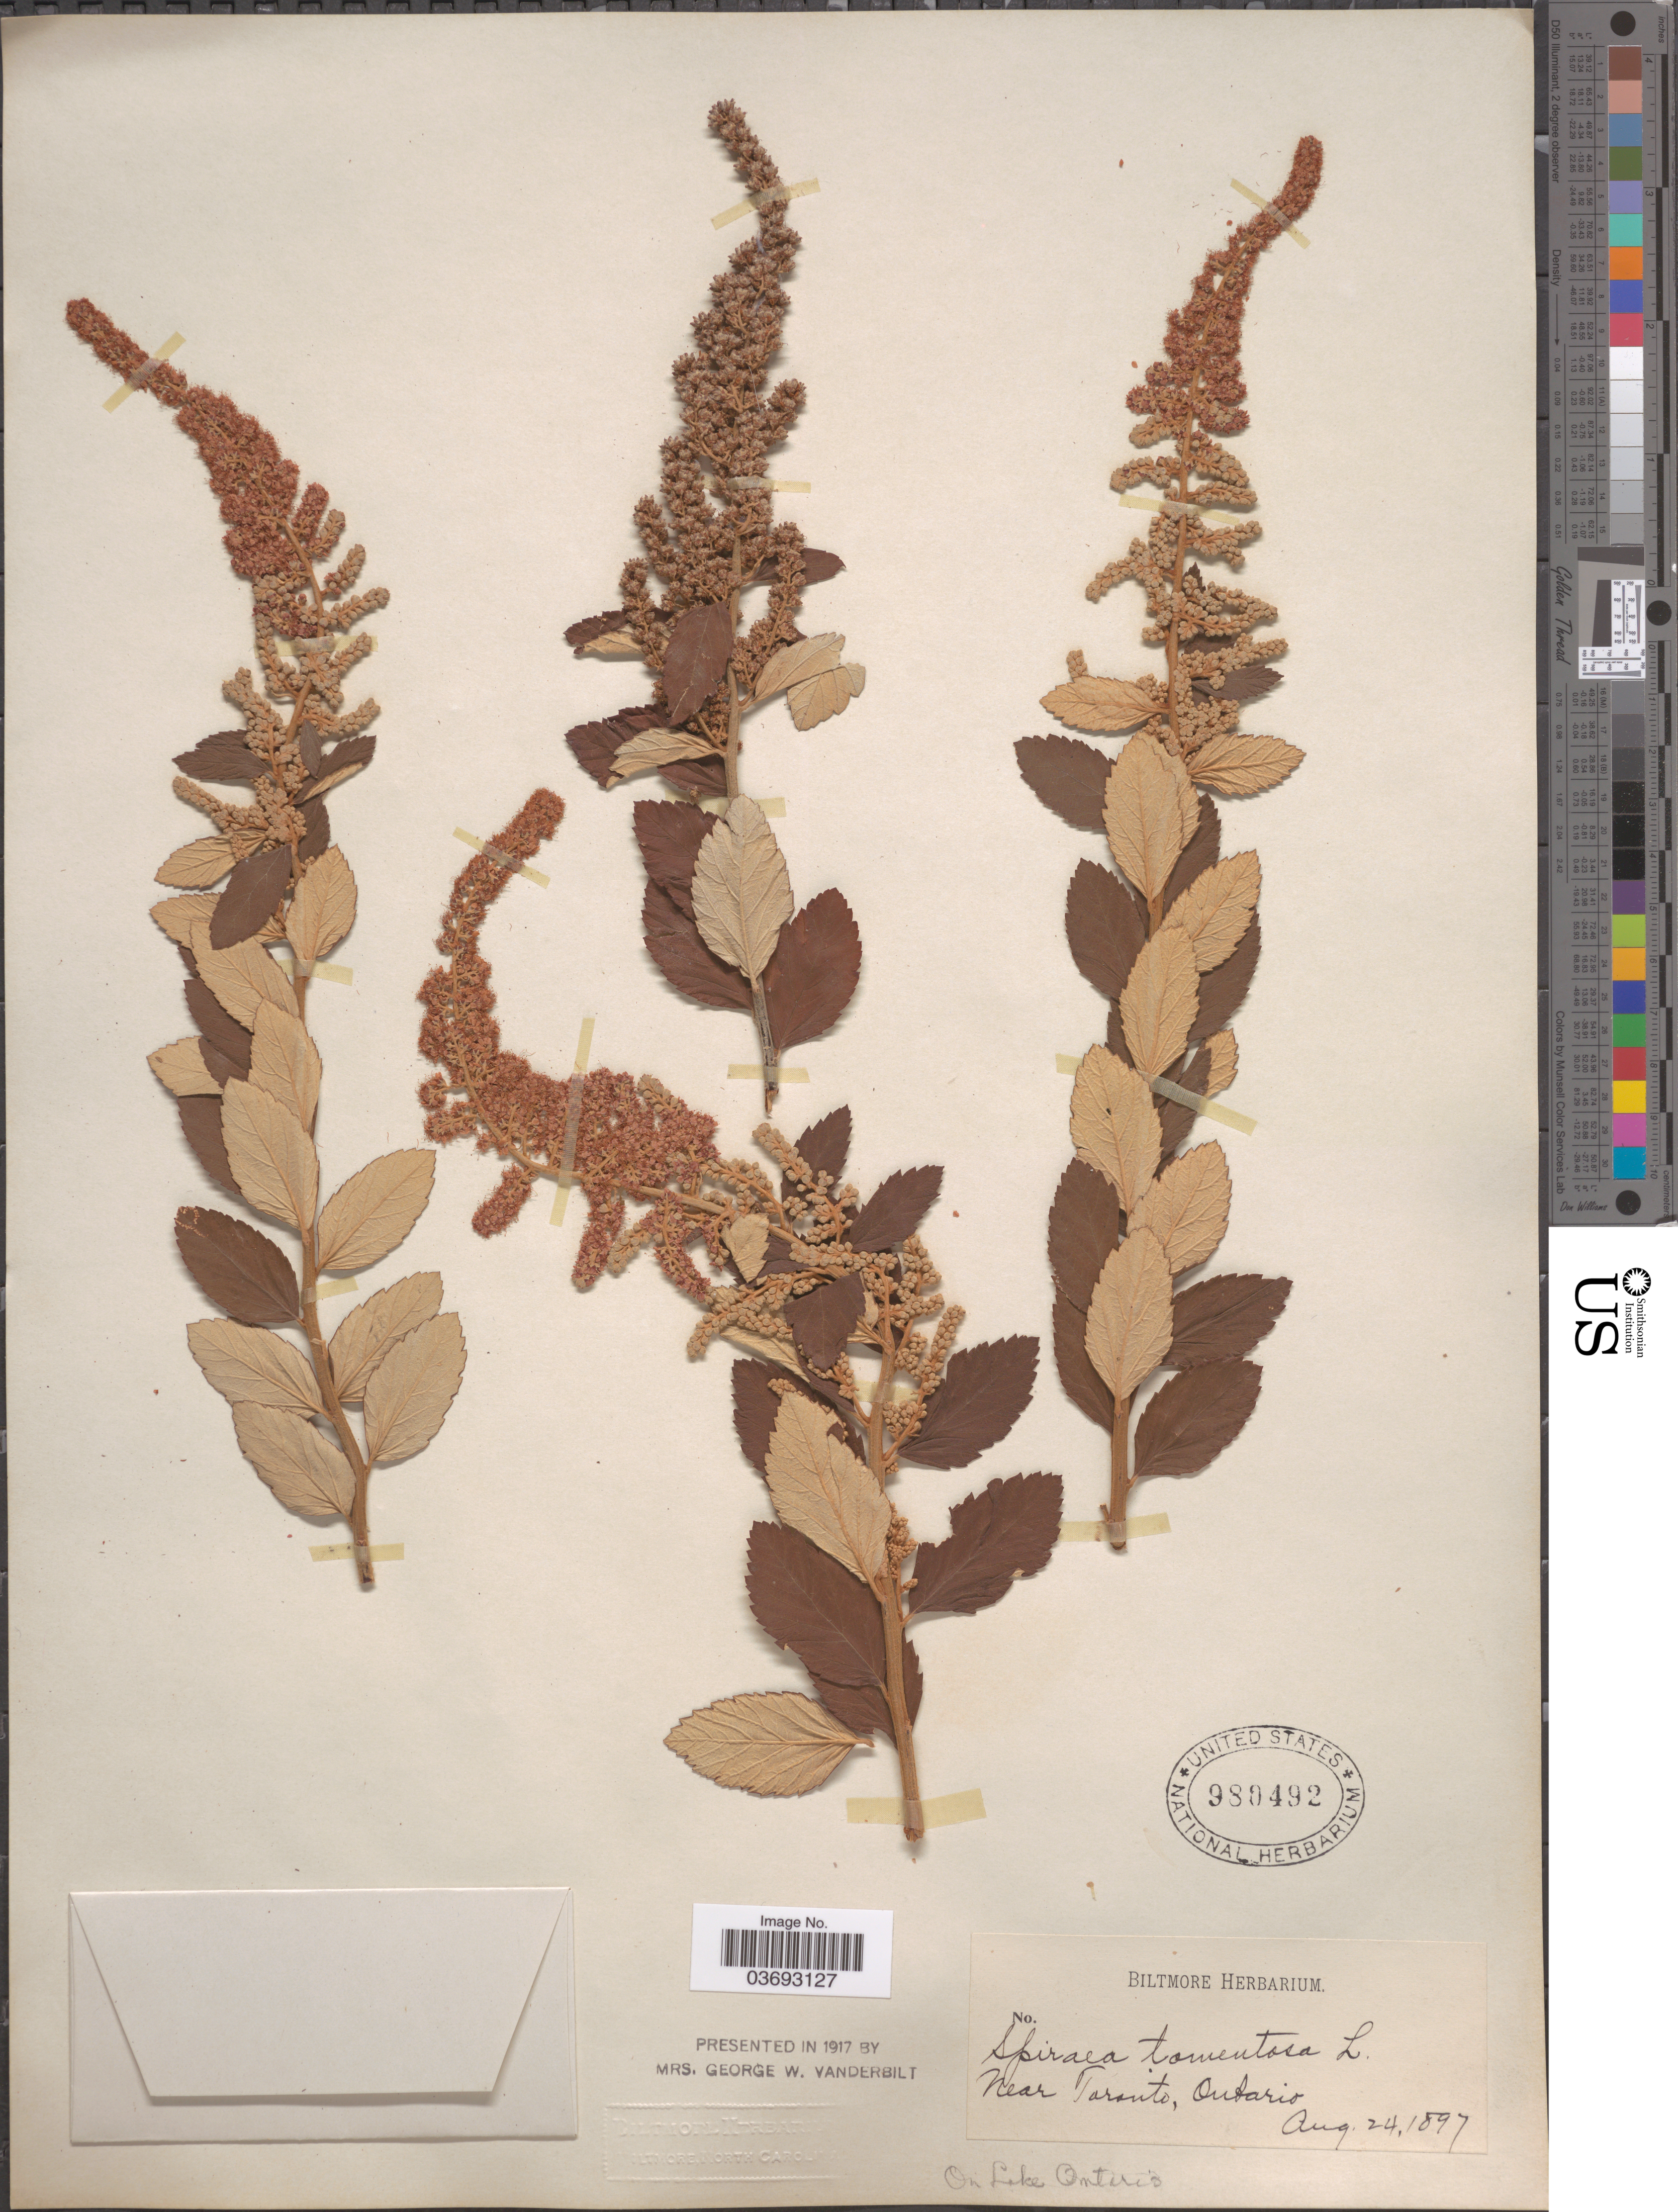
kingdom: Plantae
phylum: Tracheophyta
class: Magnoliopsida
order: Rosales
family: Rosaceae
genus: Spiraea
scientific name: Spiraea tomentosa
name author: L.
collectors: ex herb. Biltmore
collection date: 1897-08-24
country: Canada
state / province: Ontario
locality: Near Toronto. On Lake Ontario.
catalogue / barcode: US 980492